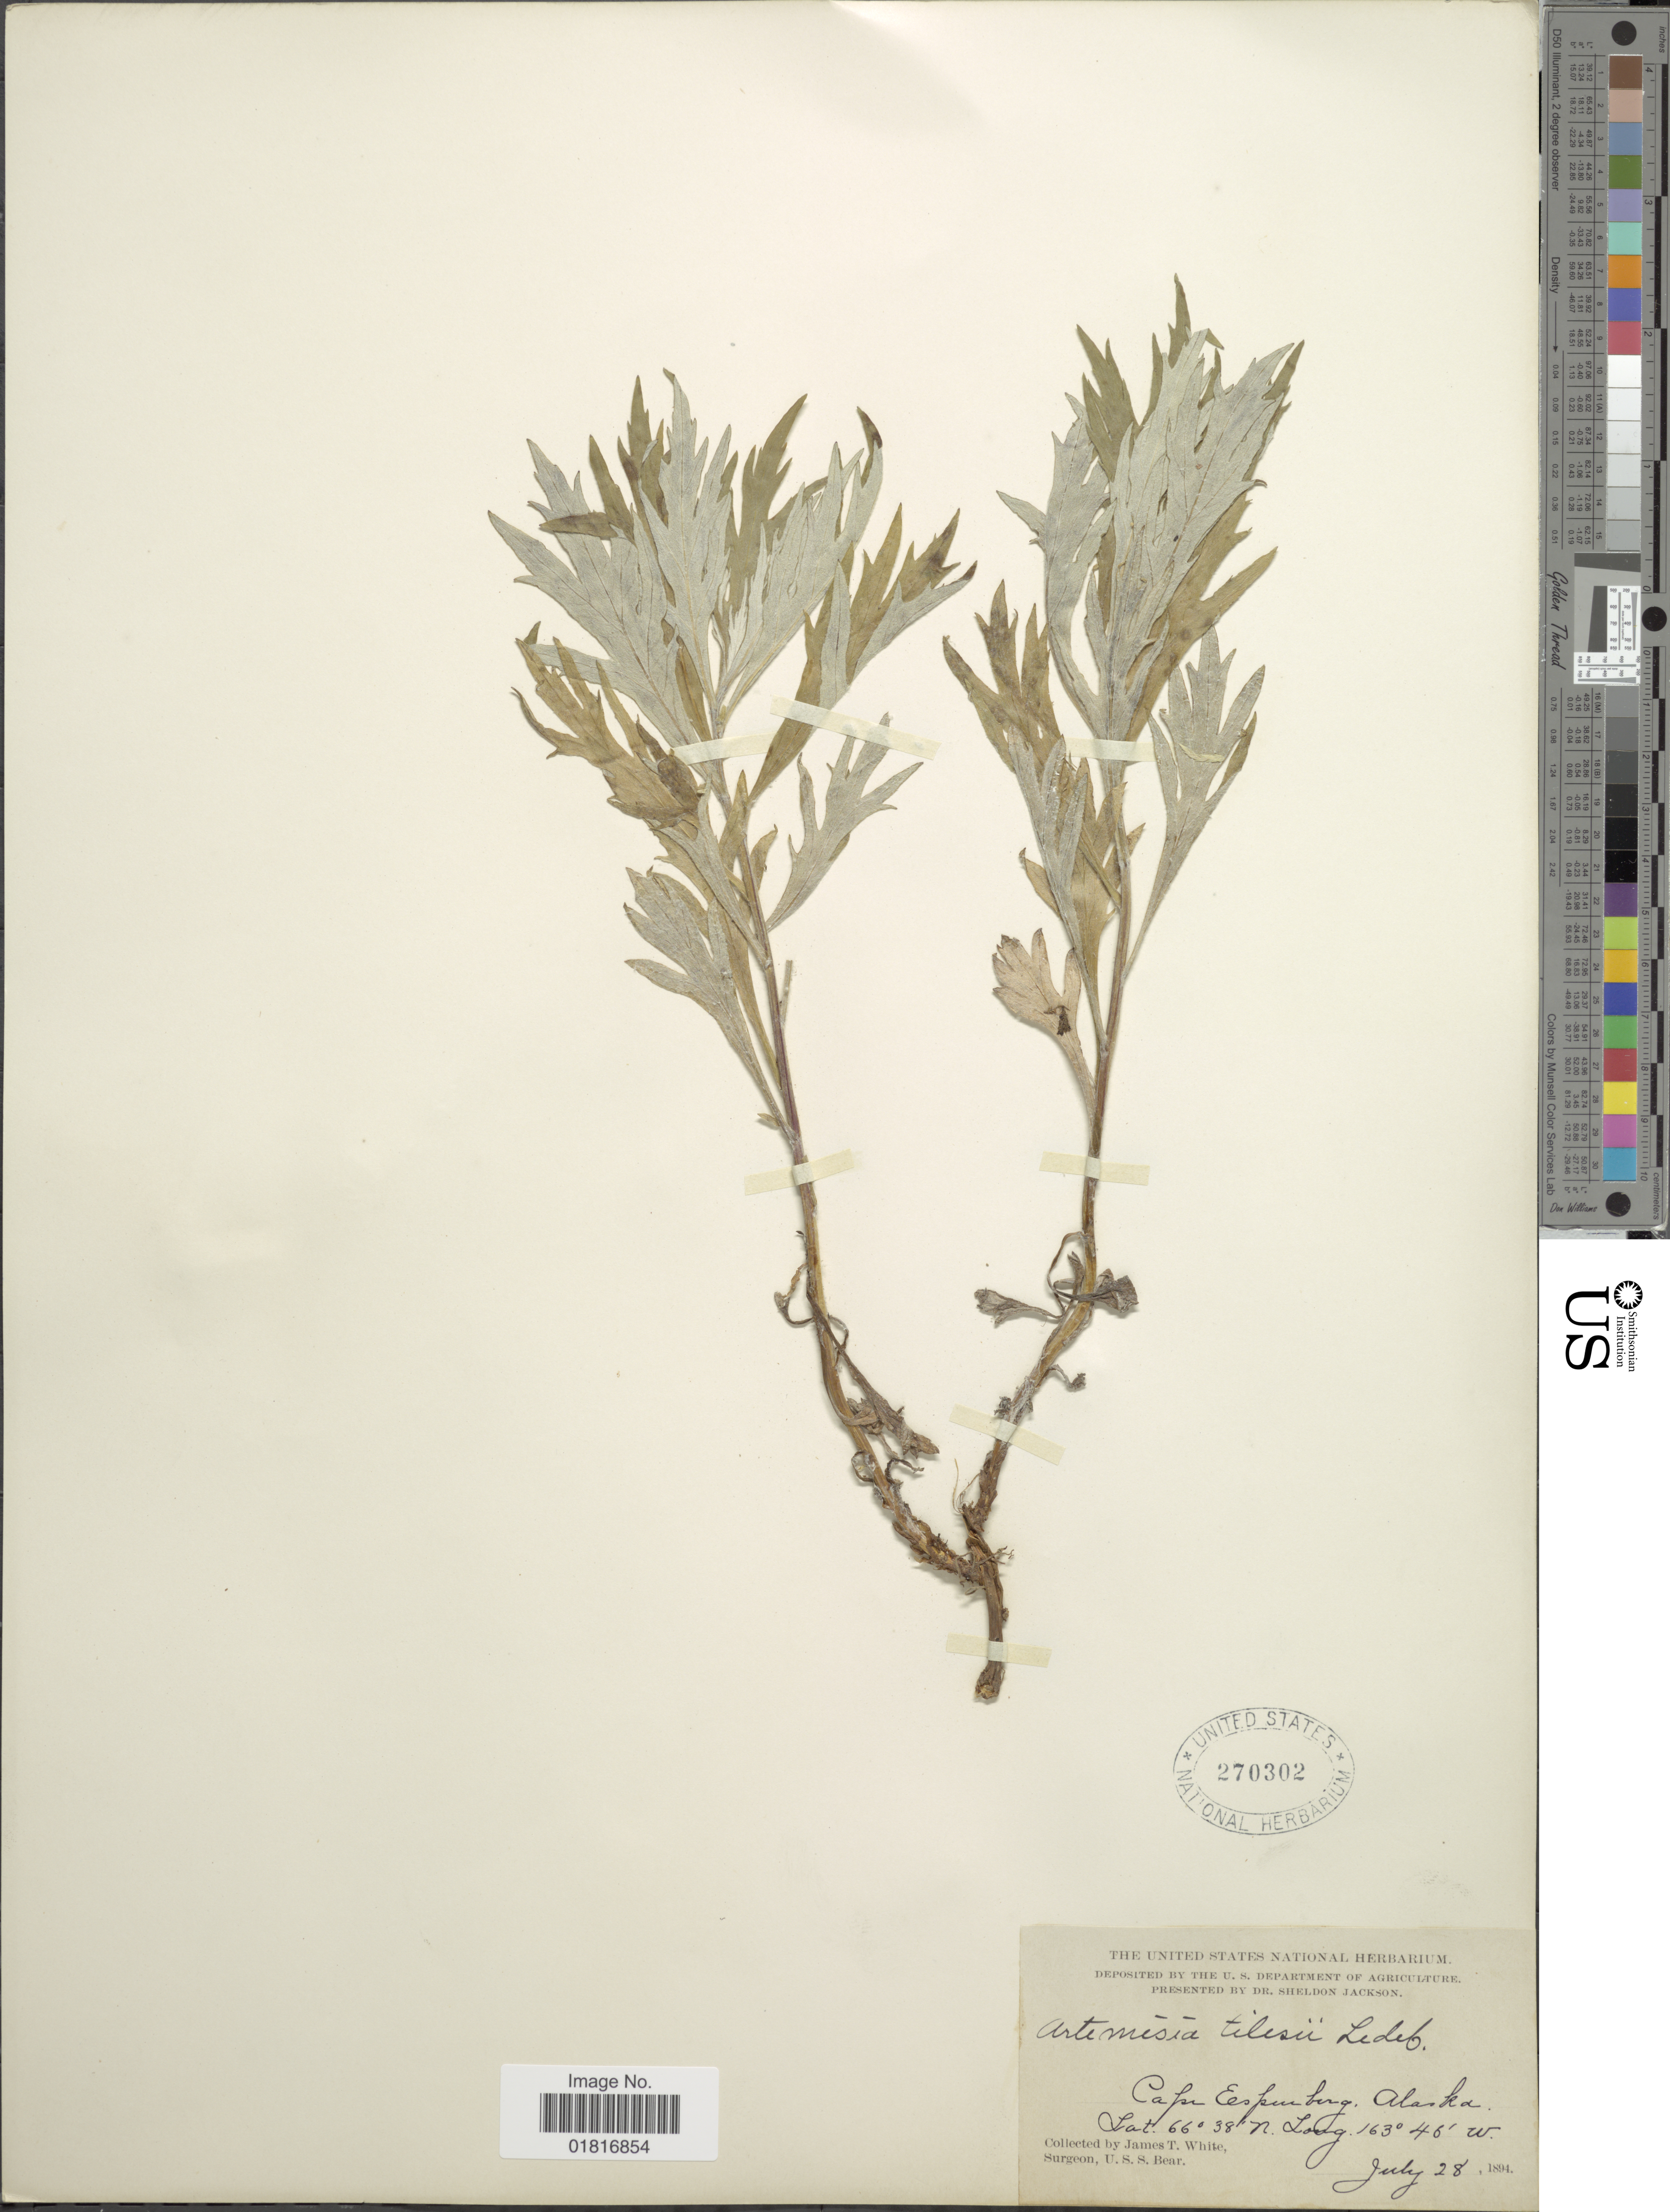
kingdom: Plantae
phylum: Tracheophyta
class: Magnoliopsida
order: Asterales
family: Asteraceae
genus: Artemisia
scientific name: Artemisia tilesii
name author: Ledeb.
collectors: J. T. White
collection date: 1894-07-28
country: United States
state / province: Alaska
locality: Cape Espenberg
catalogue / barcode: US 270302